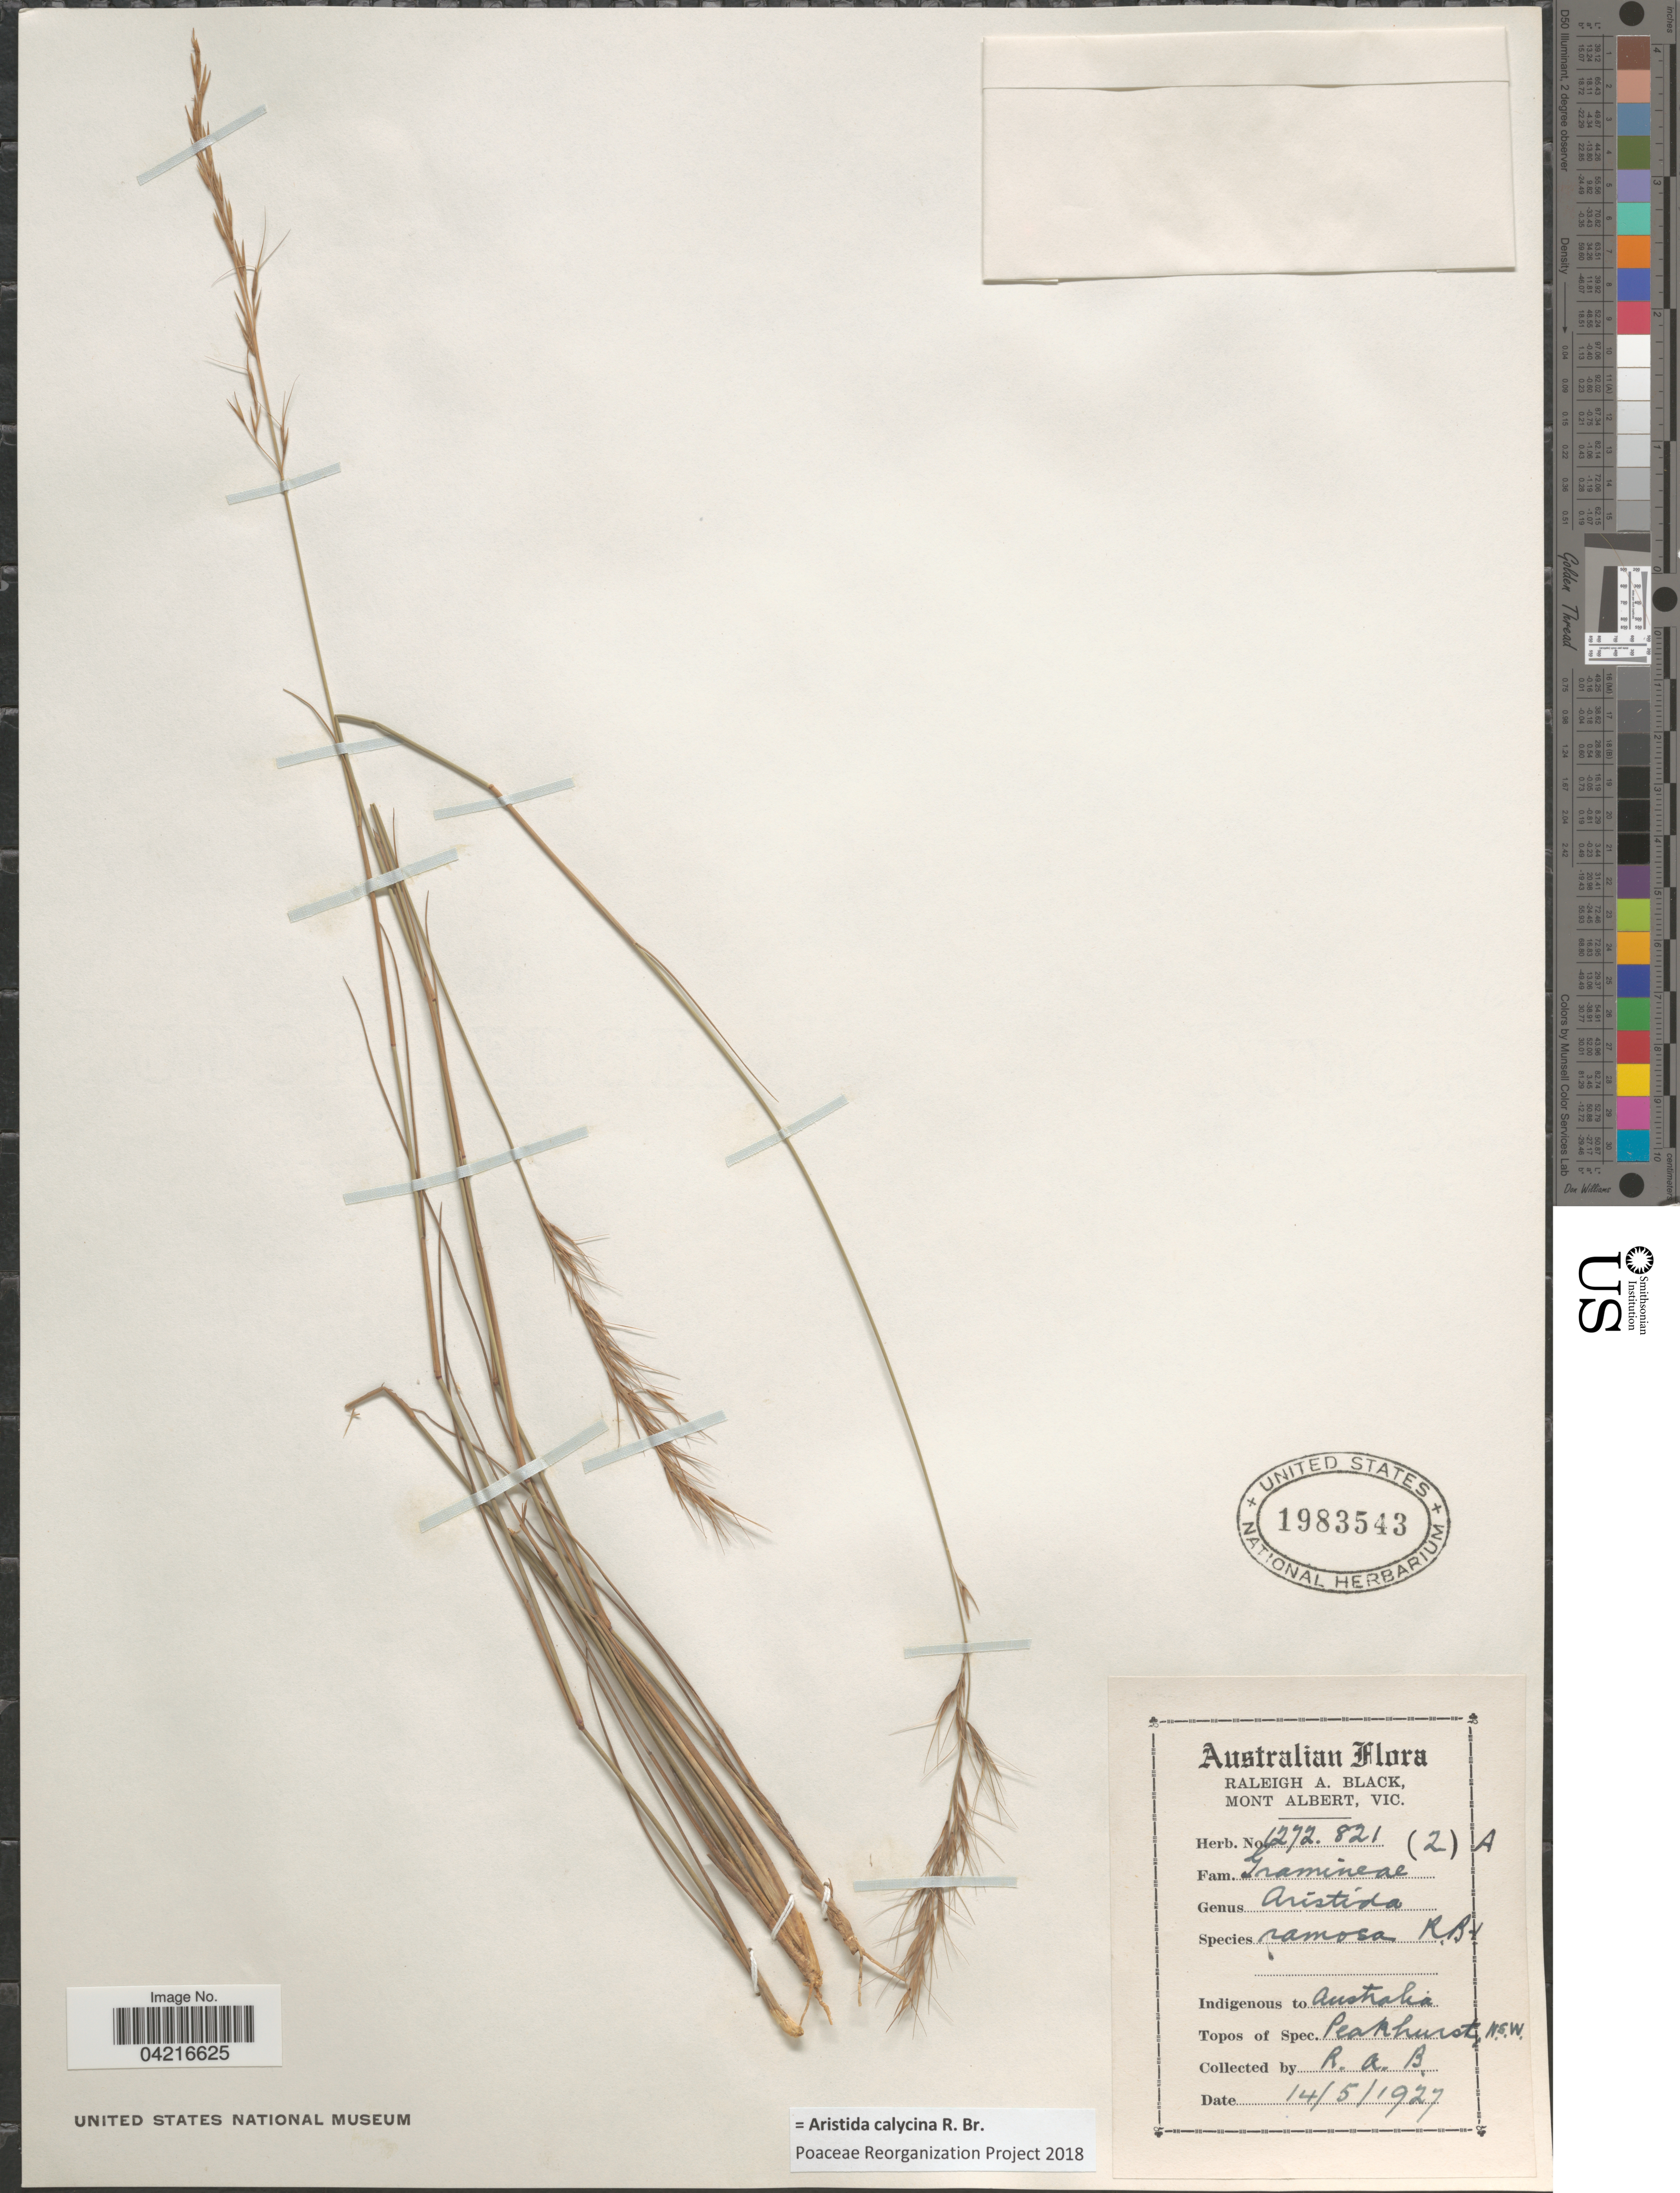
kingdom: Plantae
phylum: Tracheophyta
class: Liliopsida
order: Poales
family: Poaceae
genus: Aristida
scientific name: Aristida calycina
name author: R. Br.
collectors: R. A. Black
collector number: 1272821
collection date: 1927-05-14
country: Australia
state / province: New South Wales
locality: Peakhurst.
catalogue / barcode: US 1983543